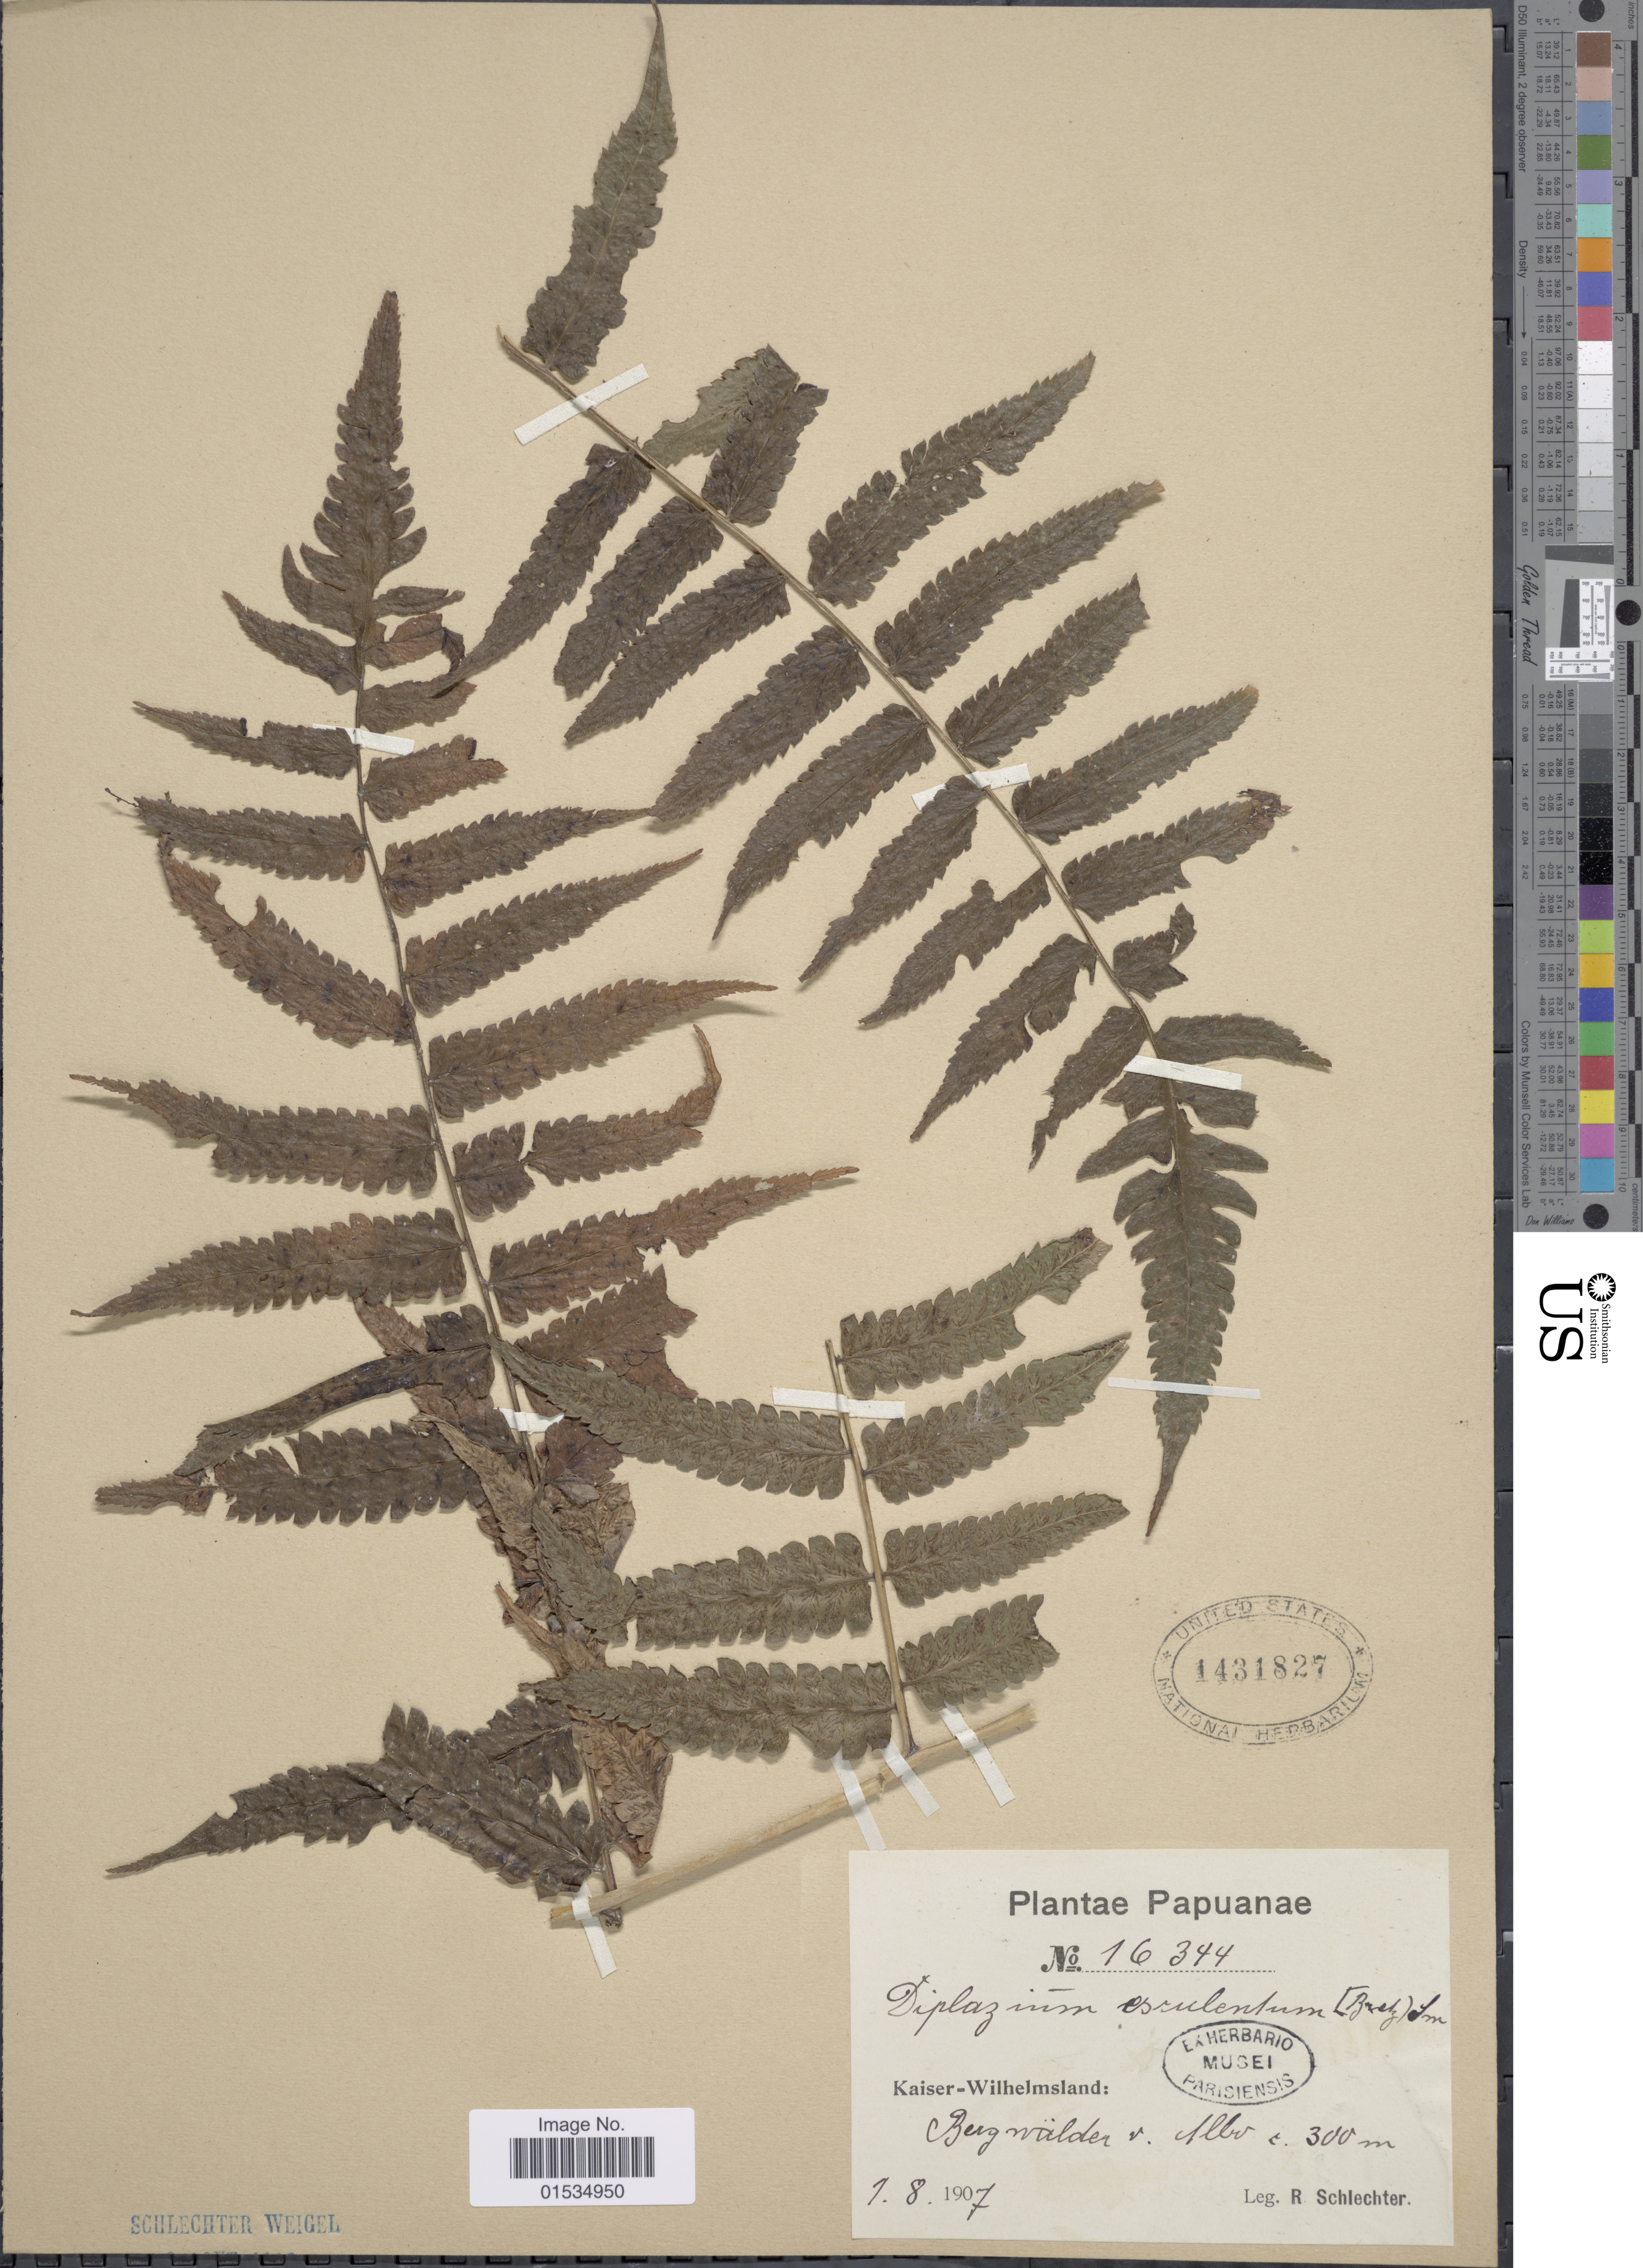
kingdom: Plantae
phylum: Tracheophyta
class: Polypodiopsida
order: Polypodiales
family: Athyriaceae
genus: Diplazium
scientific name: Diplazium esculentum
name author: (Retz.) Sw.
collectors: F. R. R. Schlechter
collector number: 16344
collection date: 1907-08-07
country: Papua New Guinea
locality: Kaiser-Wilhelmsland: Berg Wälder v. Albo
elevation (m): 300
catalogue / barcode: US 1431827